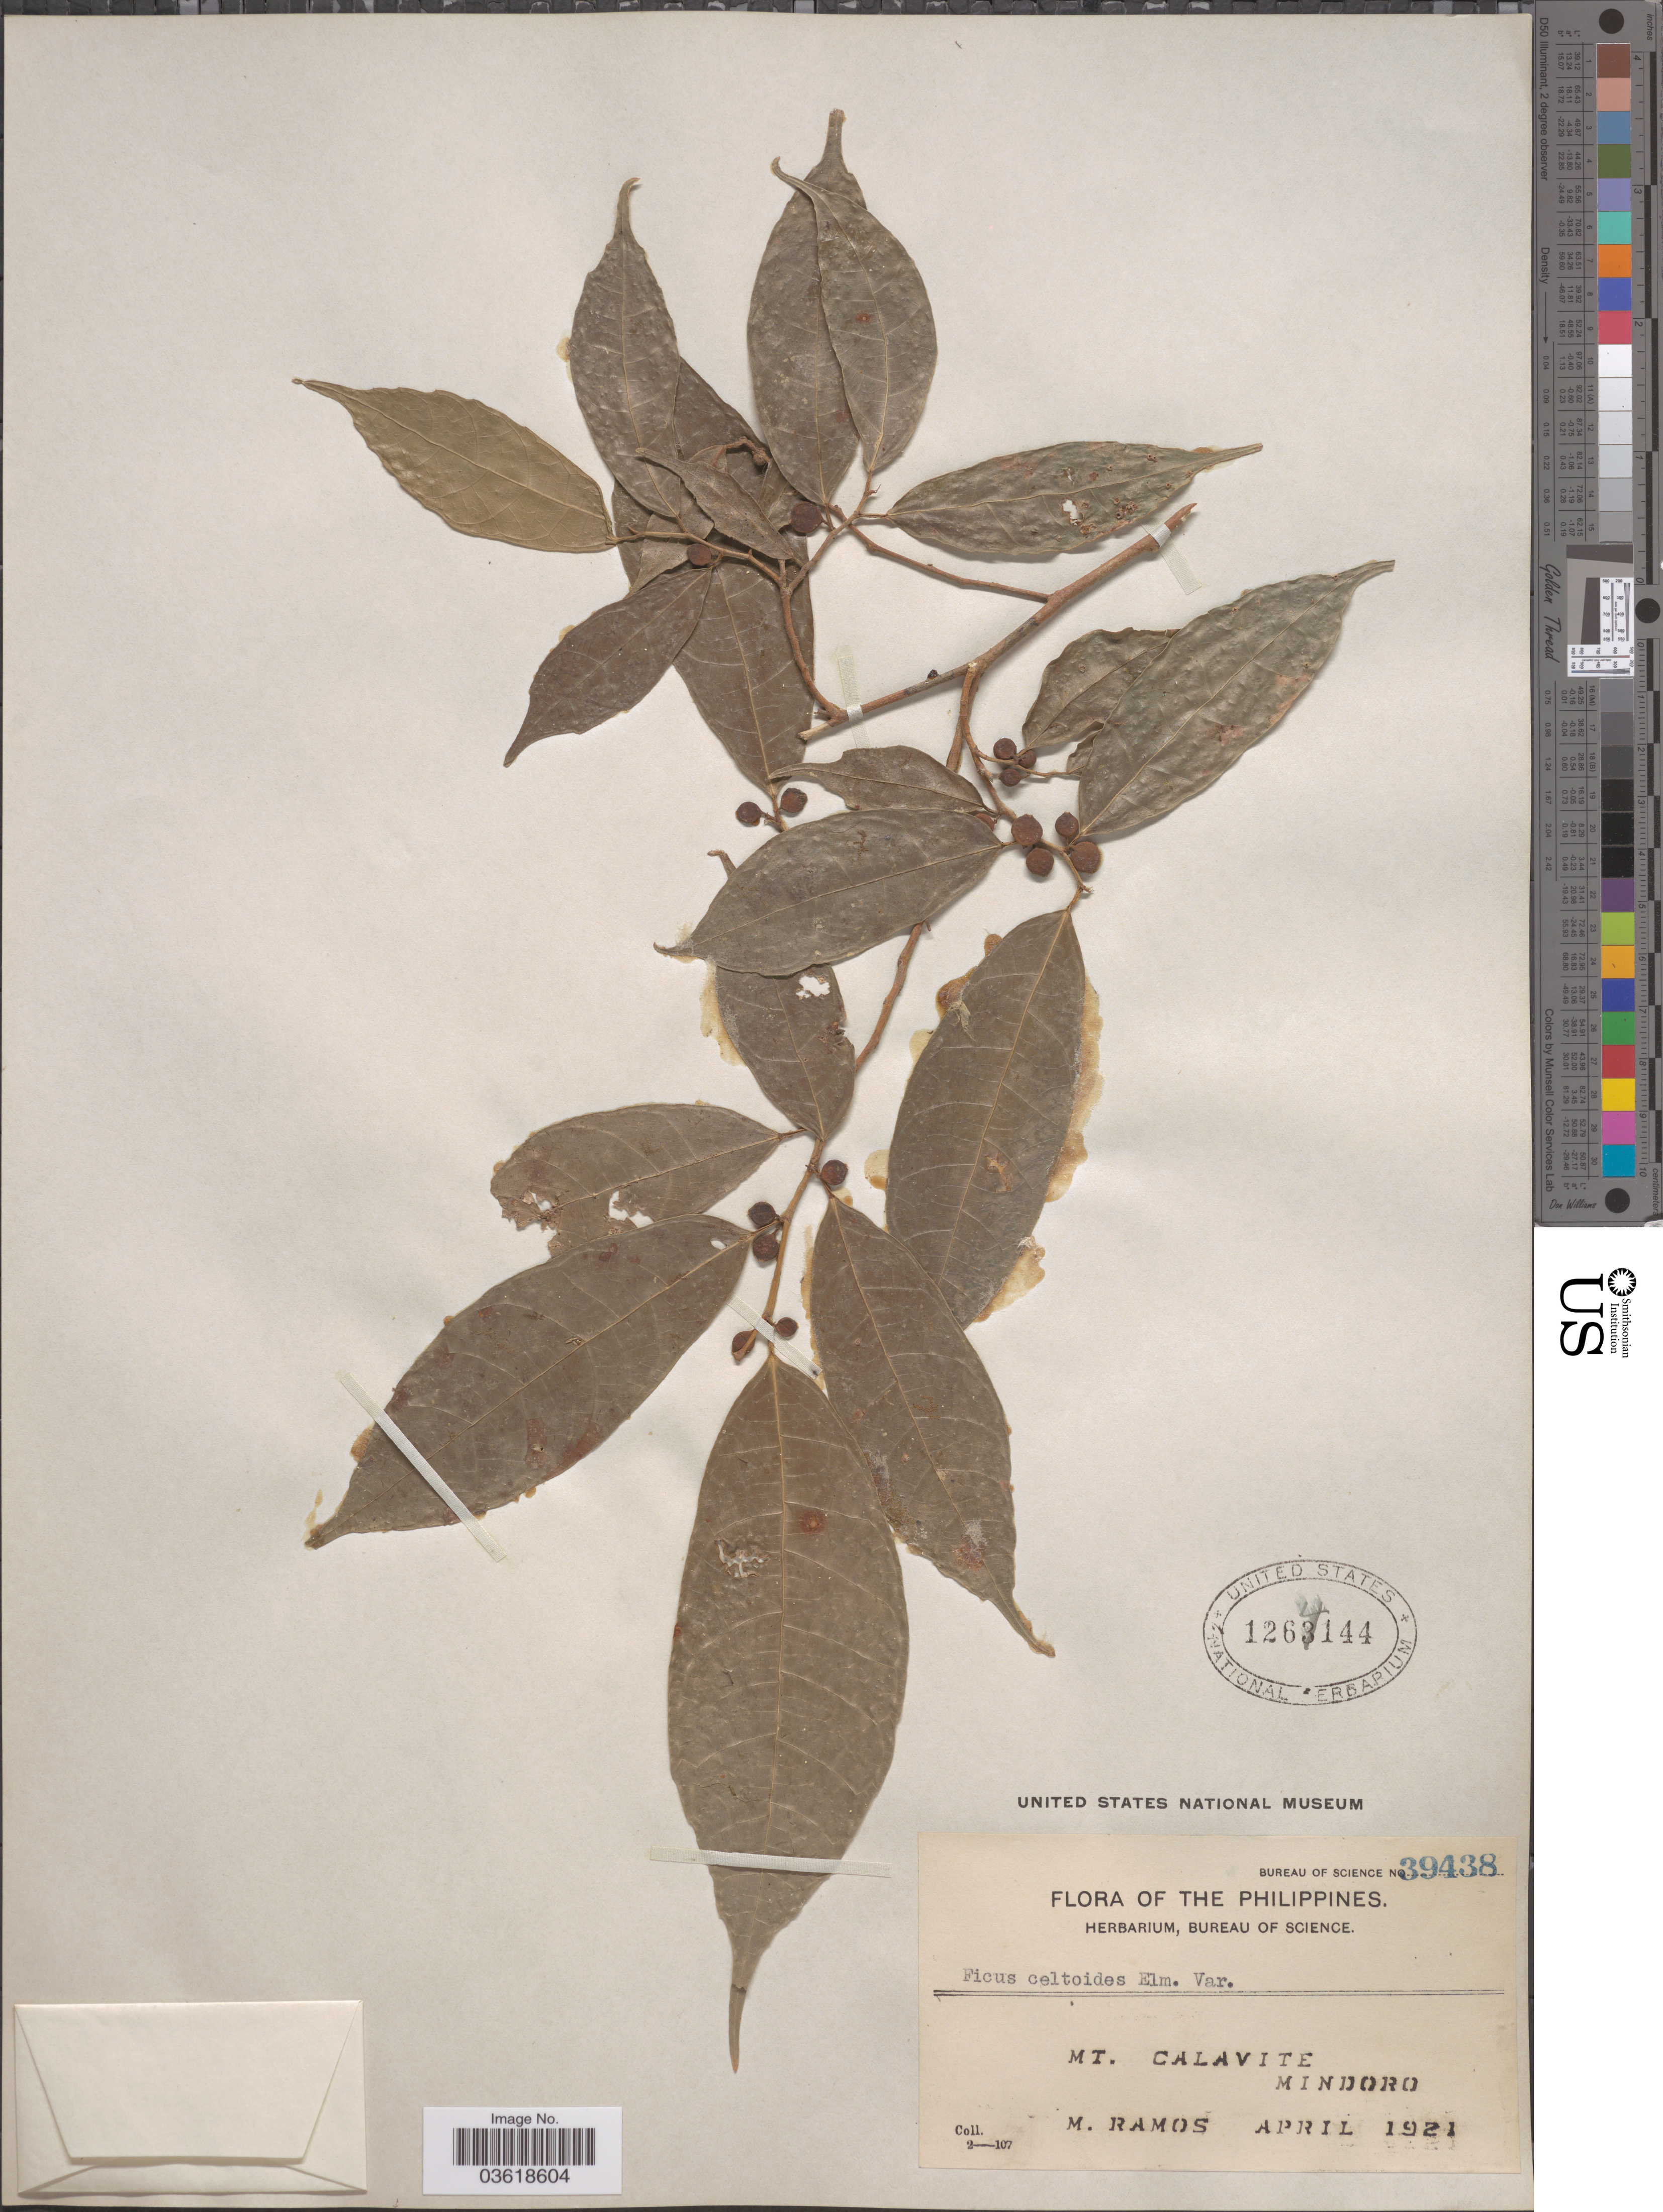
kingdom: Plantae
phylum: Tracheophyta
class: Magnoliopsida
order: Rosales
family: Moraceae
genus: Ficus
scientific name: Ficus celtoides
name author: Elmer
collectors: M. Ramos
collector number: Bureau of Science 39438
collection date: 1921-04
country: Philippines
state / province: Mimaropa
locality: Mt. Calavite. Mindoro.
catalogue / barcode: US 1264144